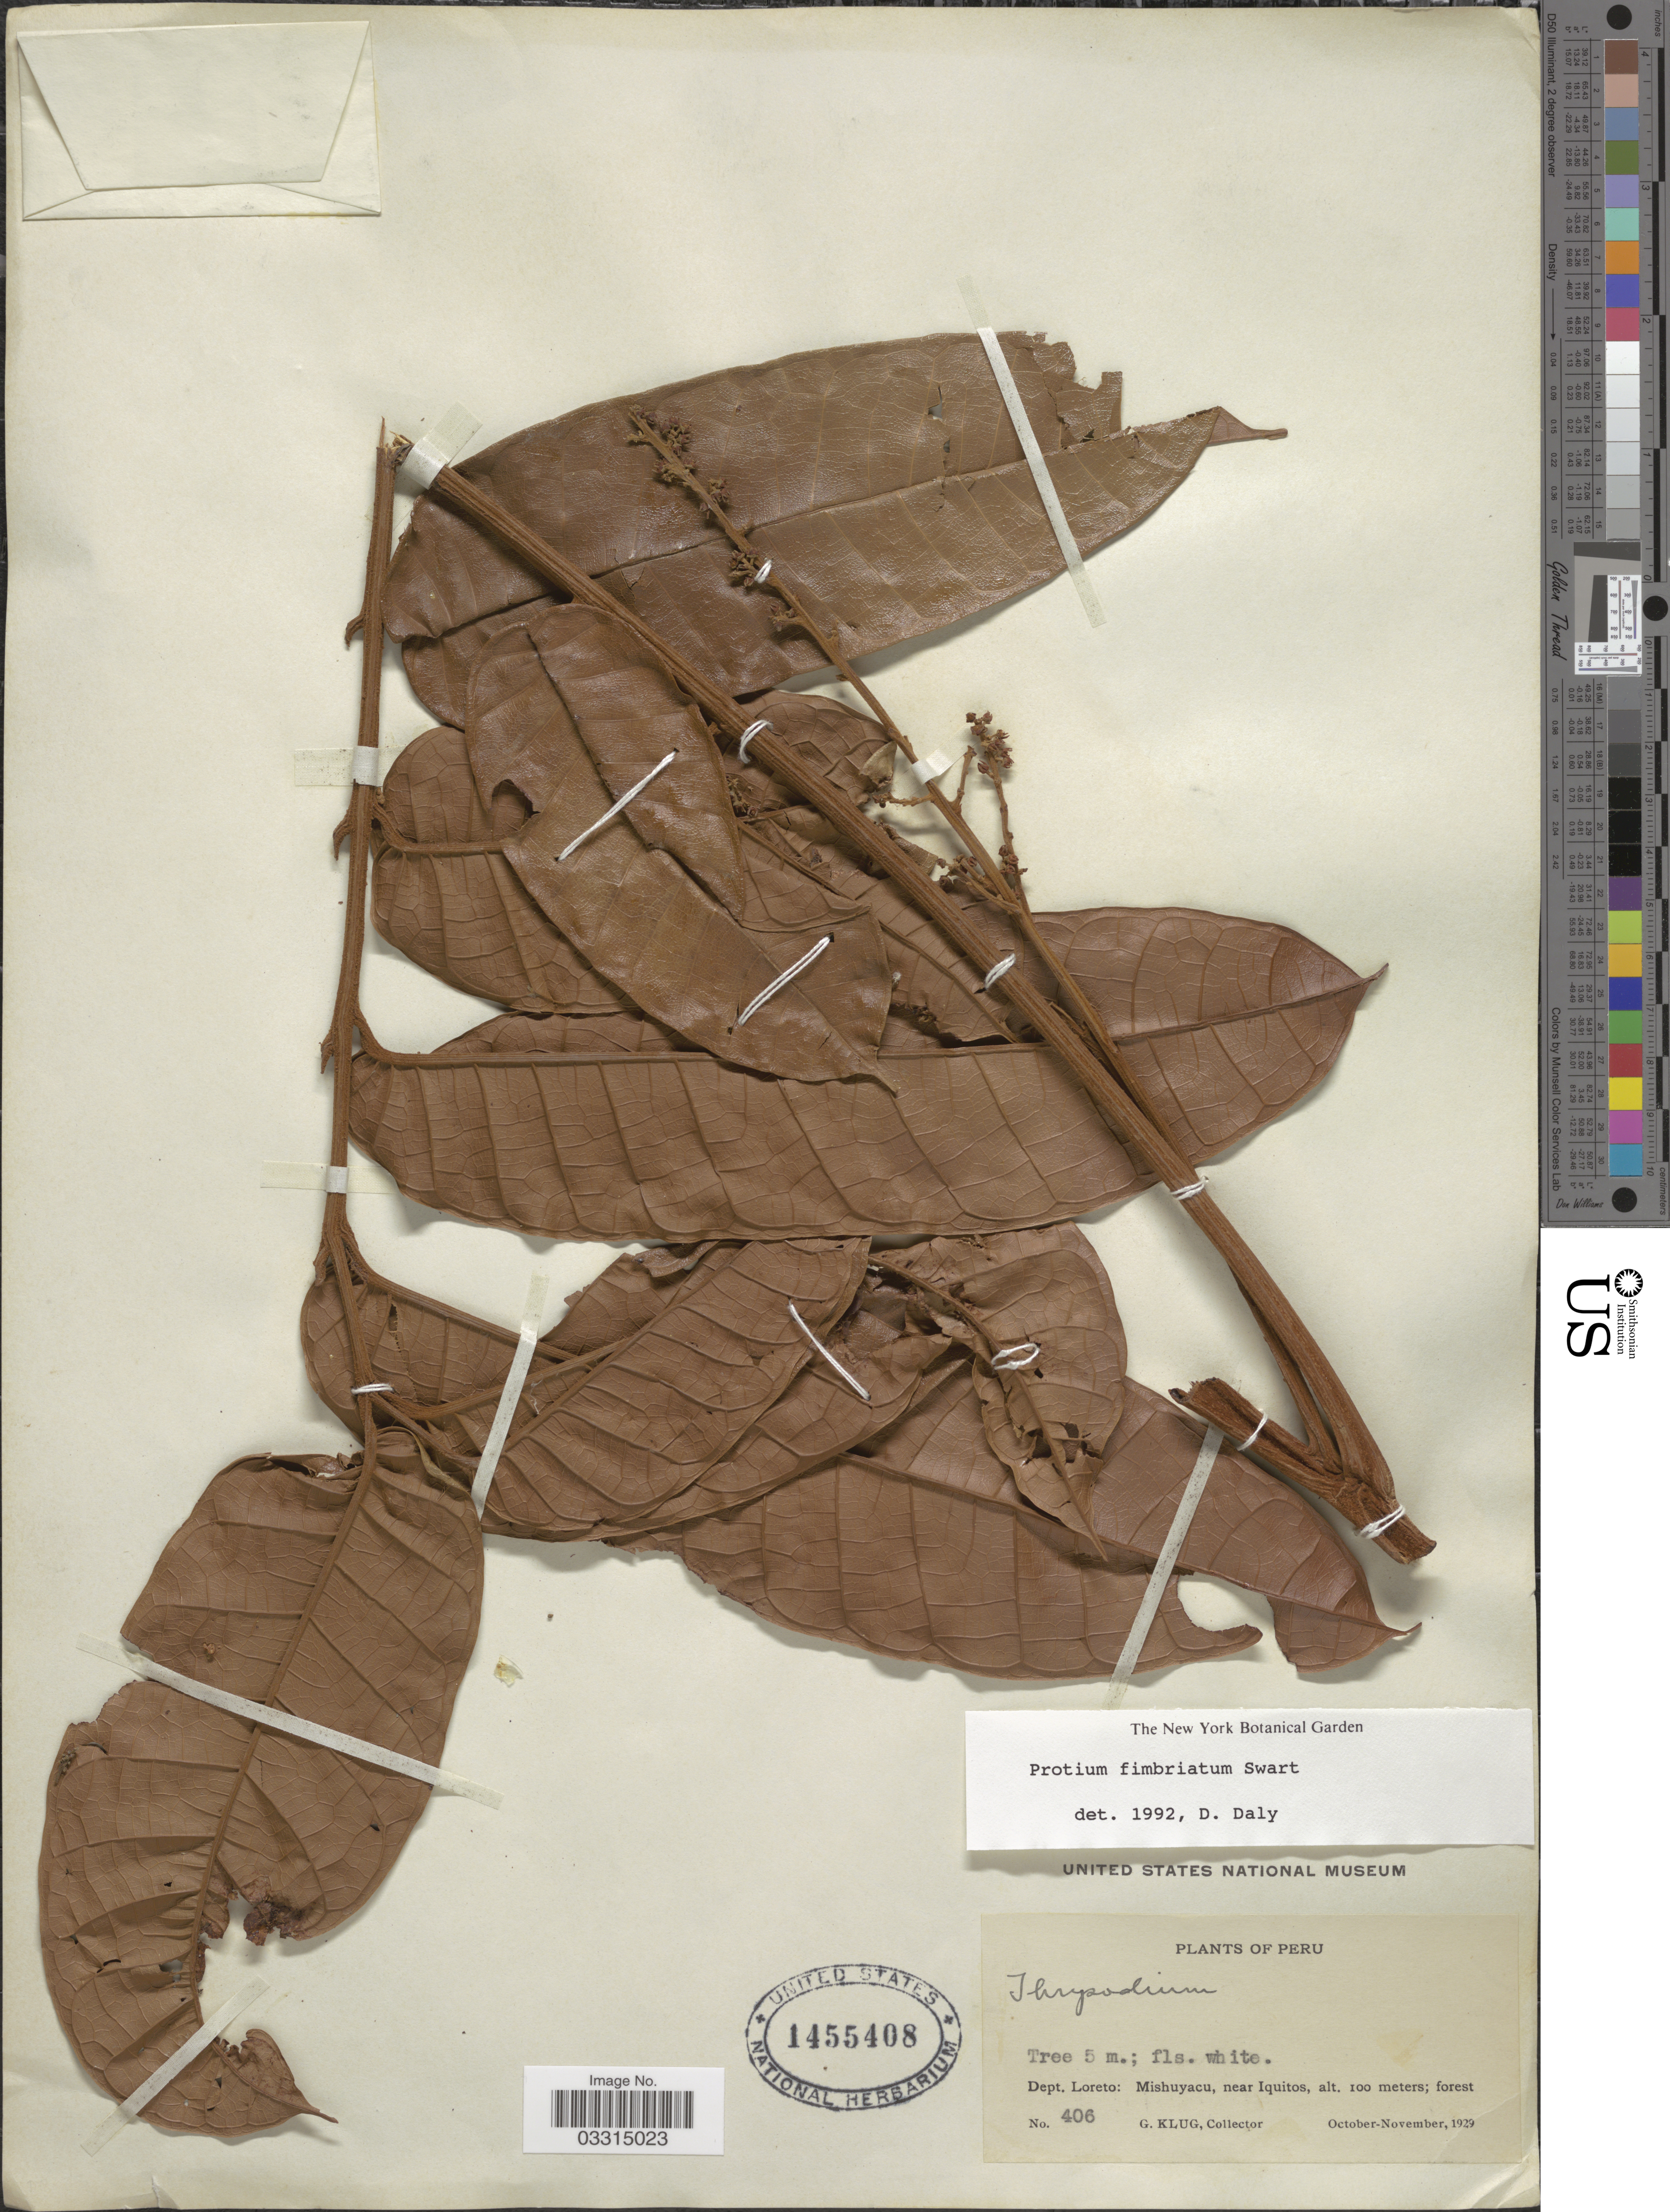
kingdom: Plantae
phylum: Tracheophyta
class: Magnoliopsida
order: Sapindales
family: Burseraceae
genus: Protium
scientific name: Protium amazonicum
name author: (Cuatrec.) Daly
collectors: G. Klug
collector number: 406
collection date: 1929-10/1929-11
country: Peru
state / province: Loreto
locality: Dept. Loreto: Mishuyacu, near Iquitos.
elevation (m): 100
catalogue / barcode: US 1455408